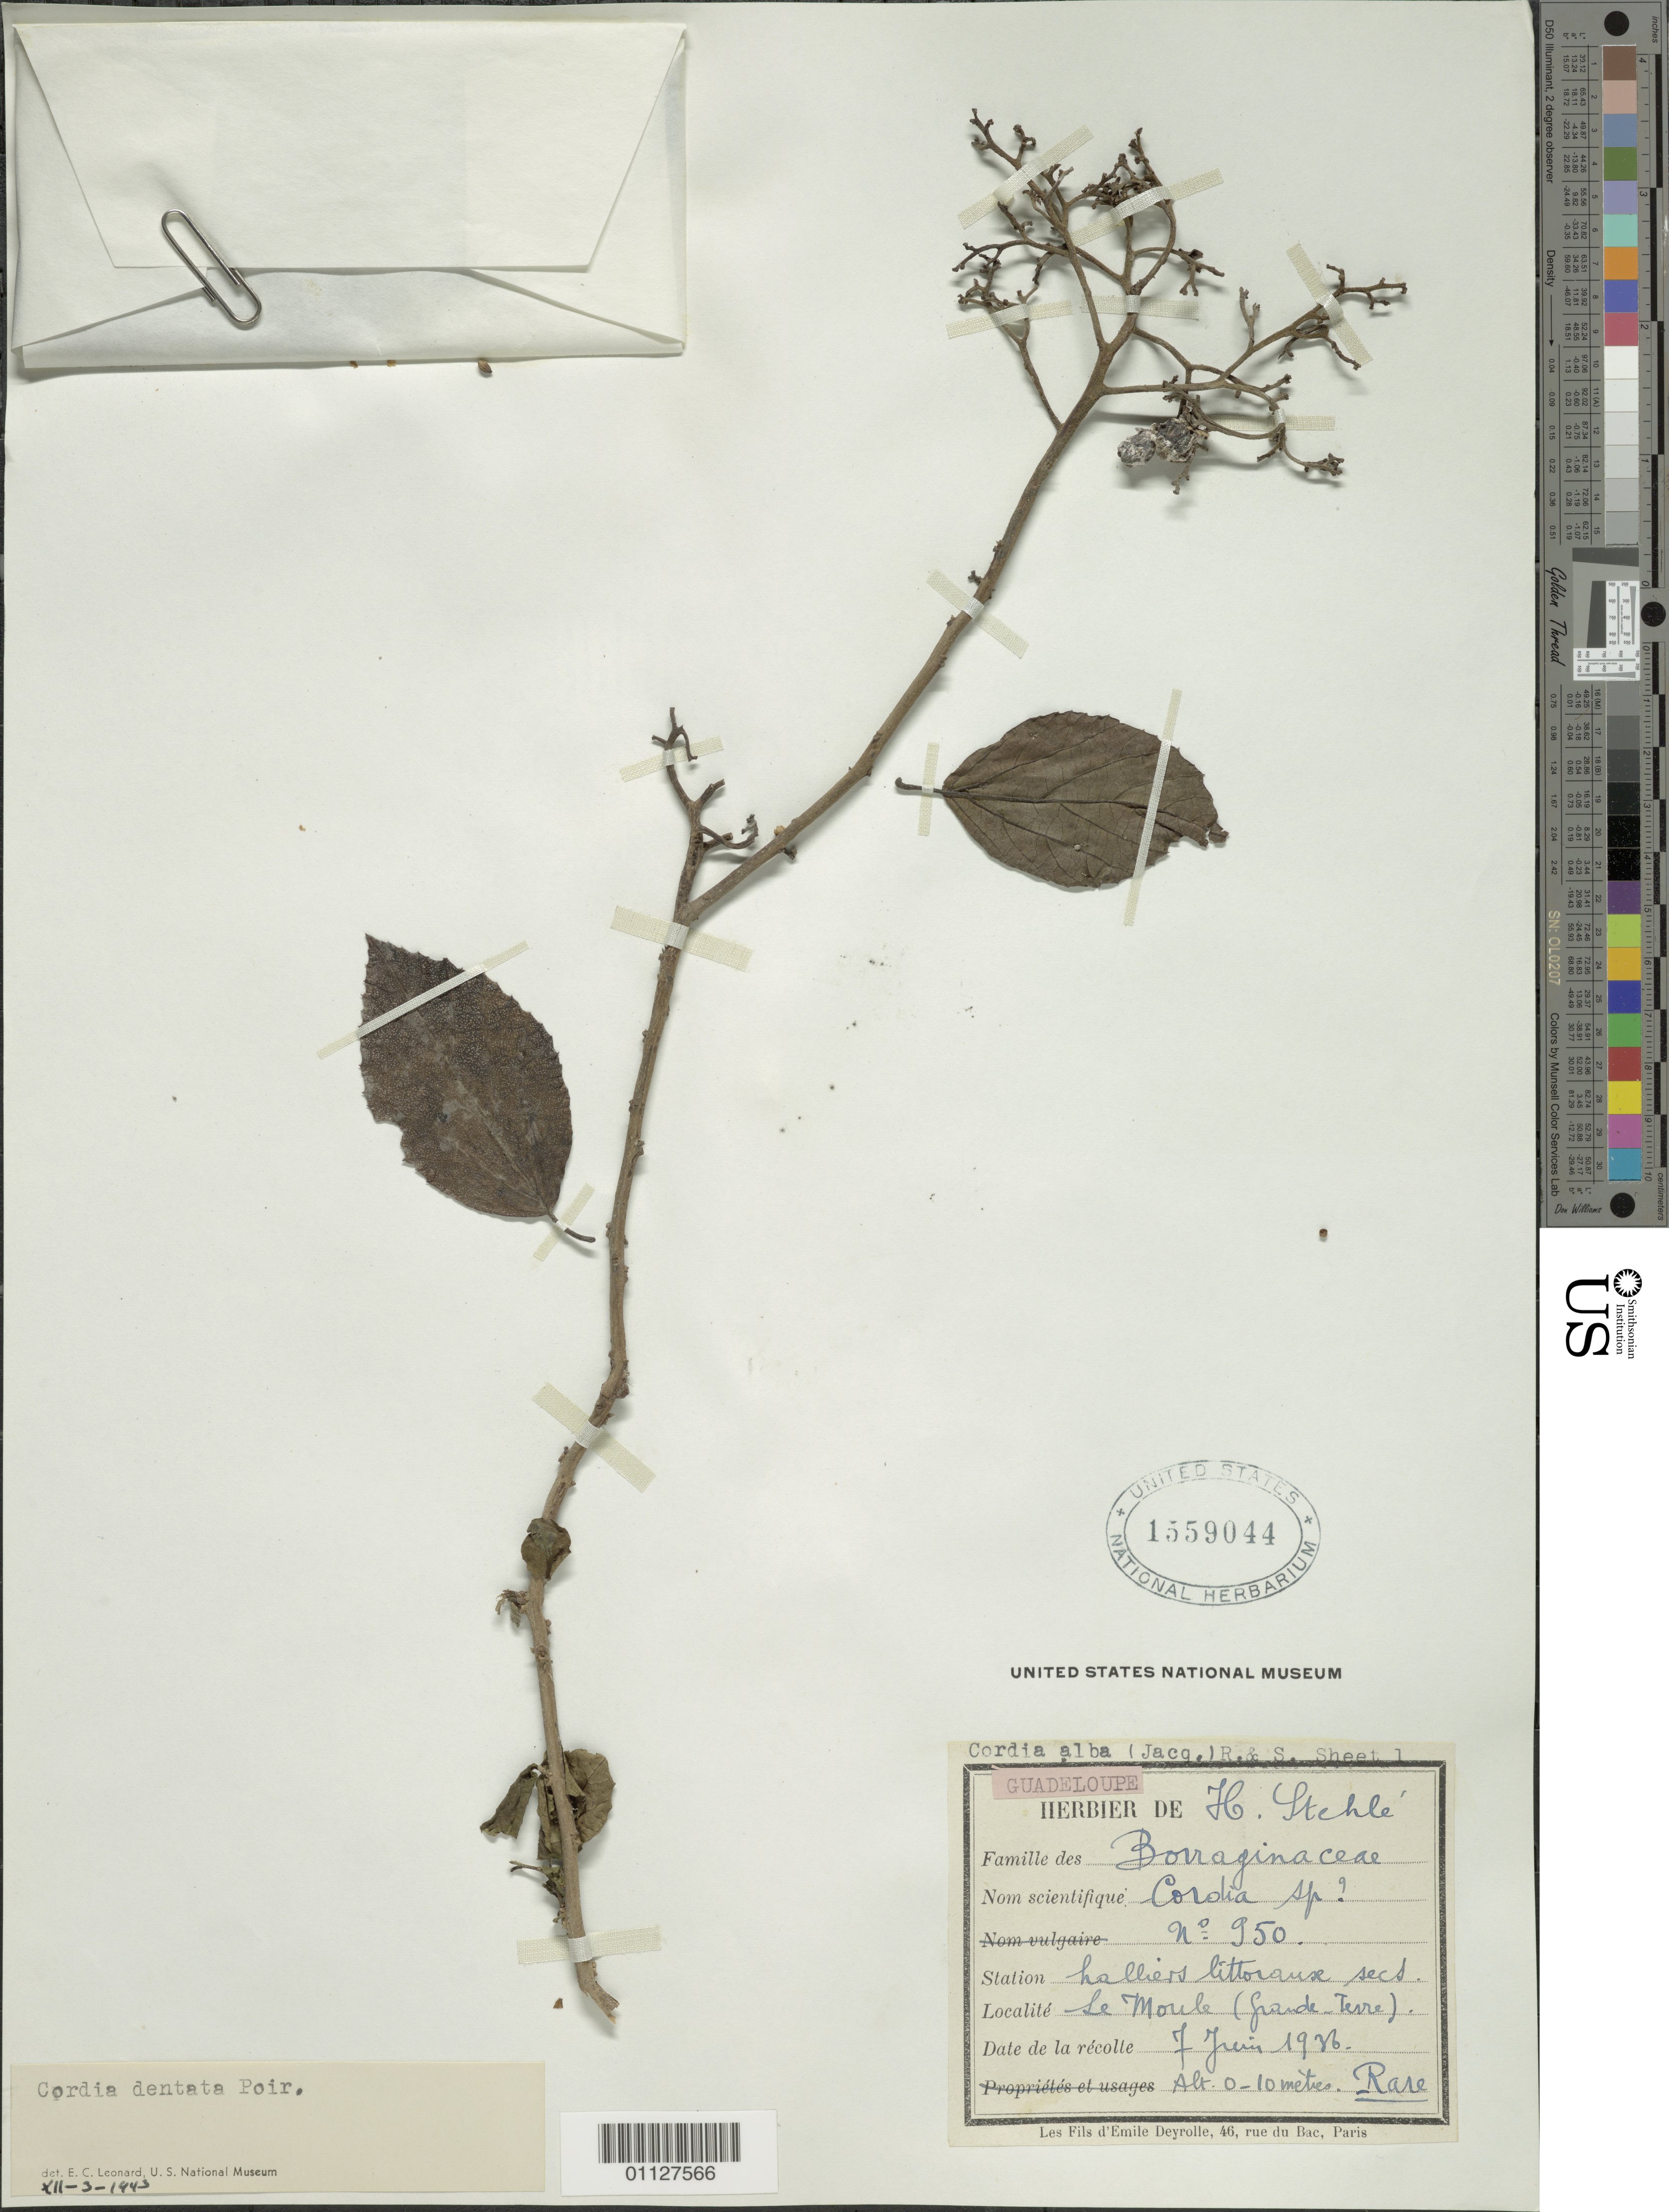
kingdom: Plantae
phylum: Tracheophyta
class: Magnoliopsida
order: Boraginales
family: Cordiaceae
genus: Cordia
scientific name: Cordia dentata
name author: Poir.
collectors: H. Stehlé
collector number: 950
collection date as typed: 07 Jun 1936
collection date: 1936-06-07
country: Guadeloupe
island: Grande Terre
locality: Le Moule. Halliers littoraux secs.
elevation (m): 0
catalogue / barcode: US 1559044